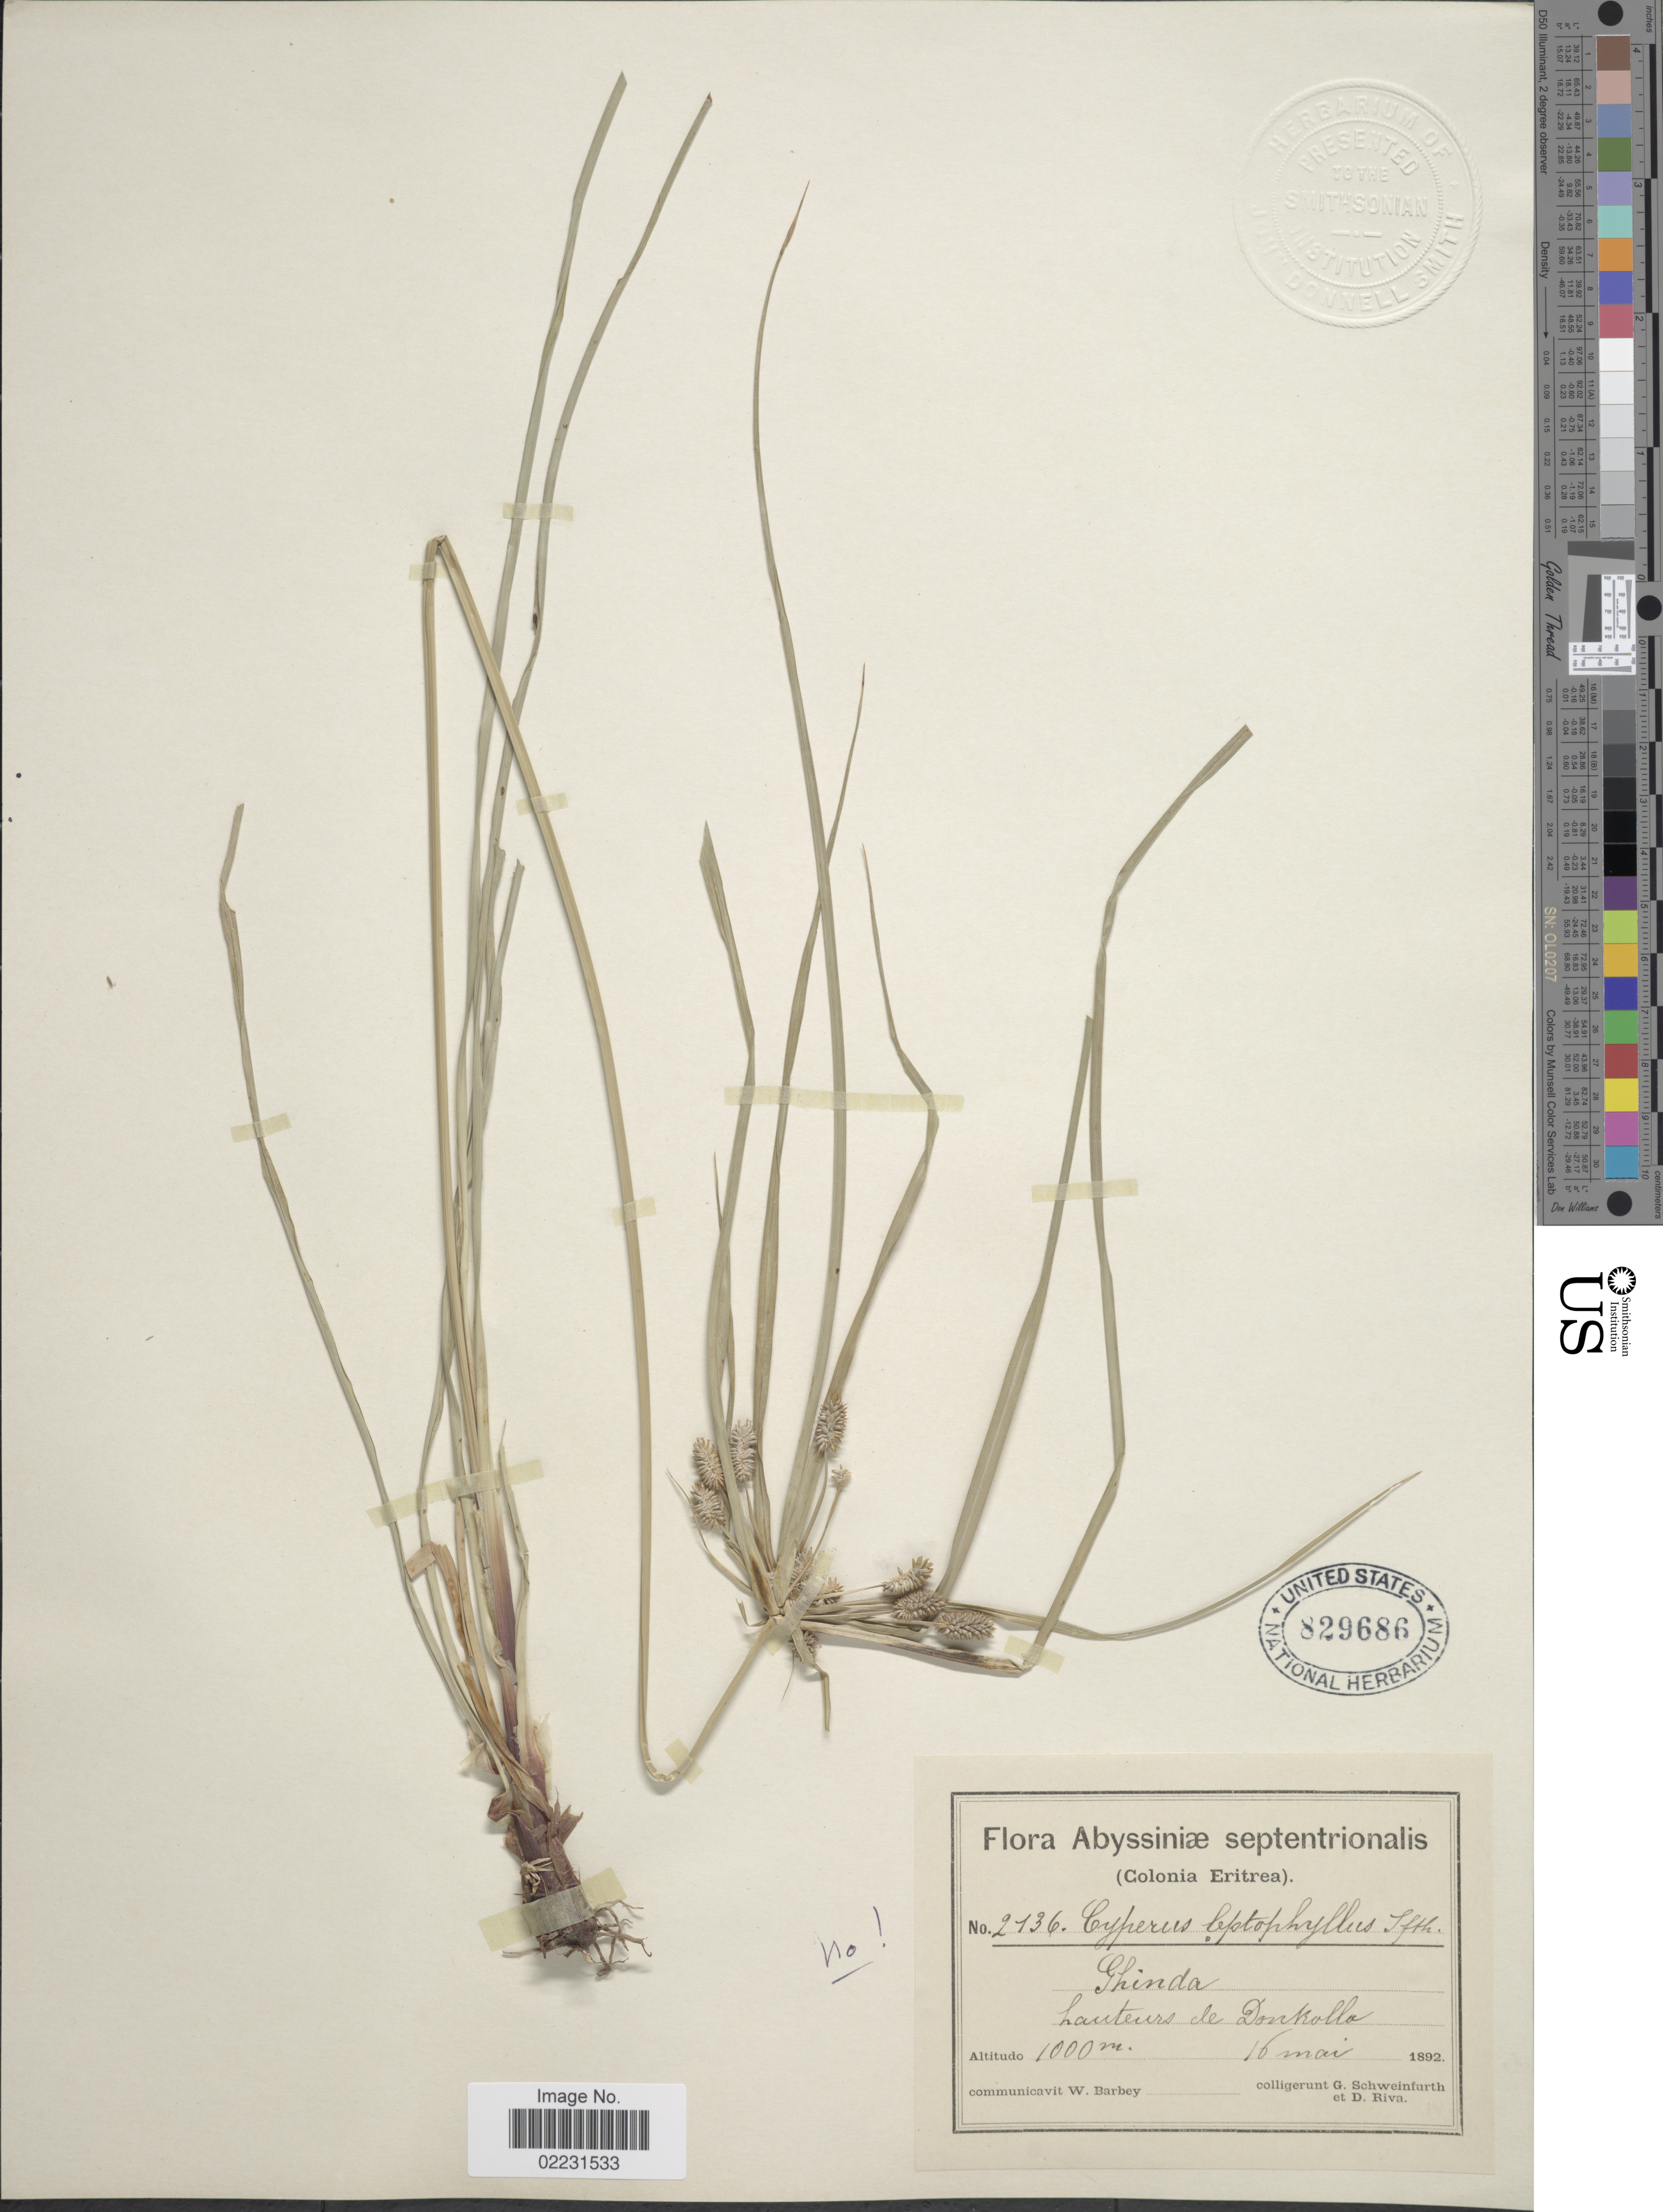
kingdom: Plantae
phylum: Tracheophyta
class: Liliopsida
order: Poales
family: Cyperaceae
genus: Cyperus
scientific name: Cyperus cyperoides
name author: (L.) Kuntze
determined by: Strong, Mark T., (BOT), Smithsonian Institution - National Museum of Natural History (UNITED STATES)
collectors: G. A. Schweinfurth (herbarium) & D. Riva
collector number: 2136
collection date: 1892-05-16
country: Eritrea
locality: Abyssiniae septentrionalis. Ghinda, Lauteurs de Donkolla.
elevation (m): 1000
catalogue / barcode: US 829686